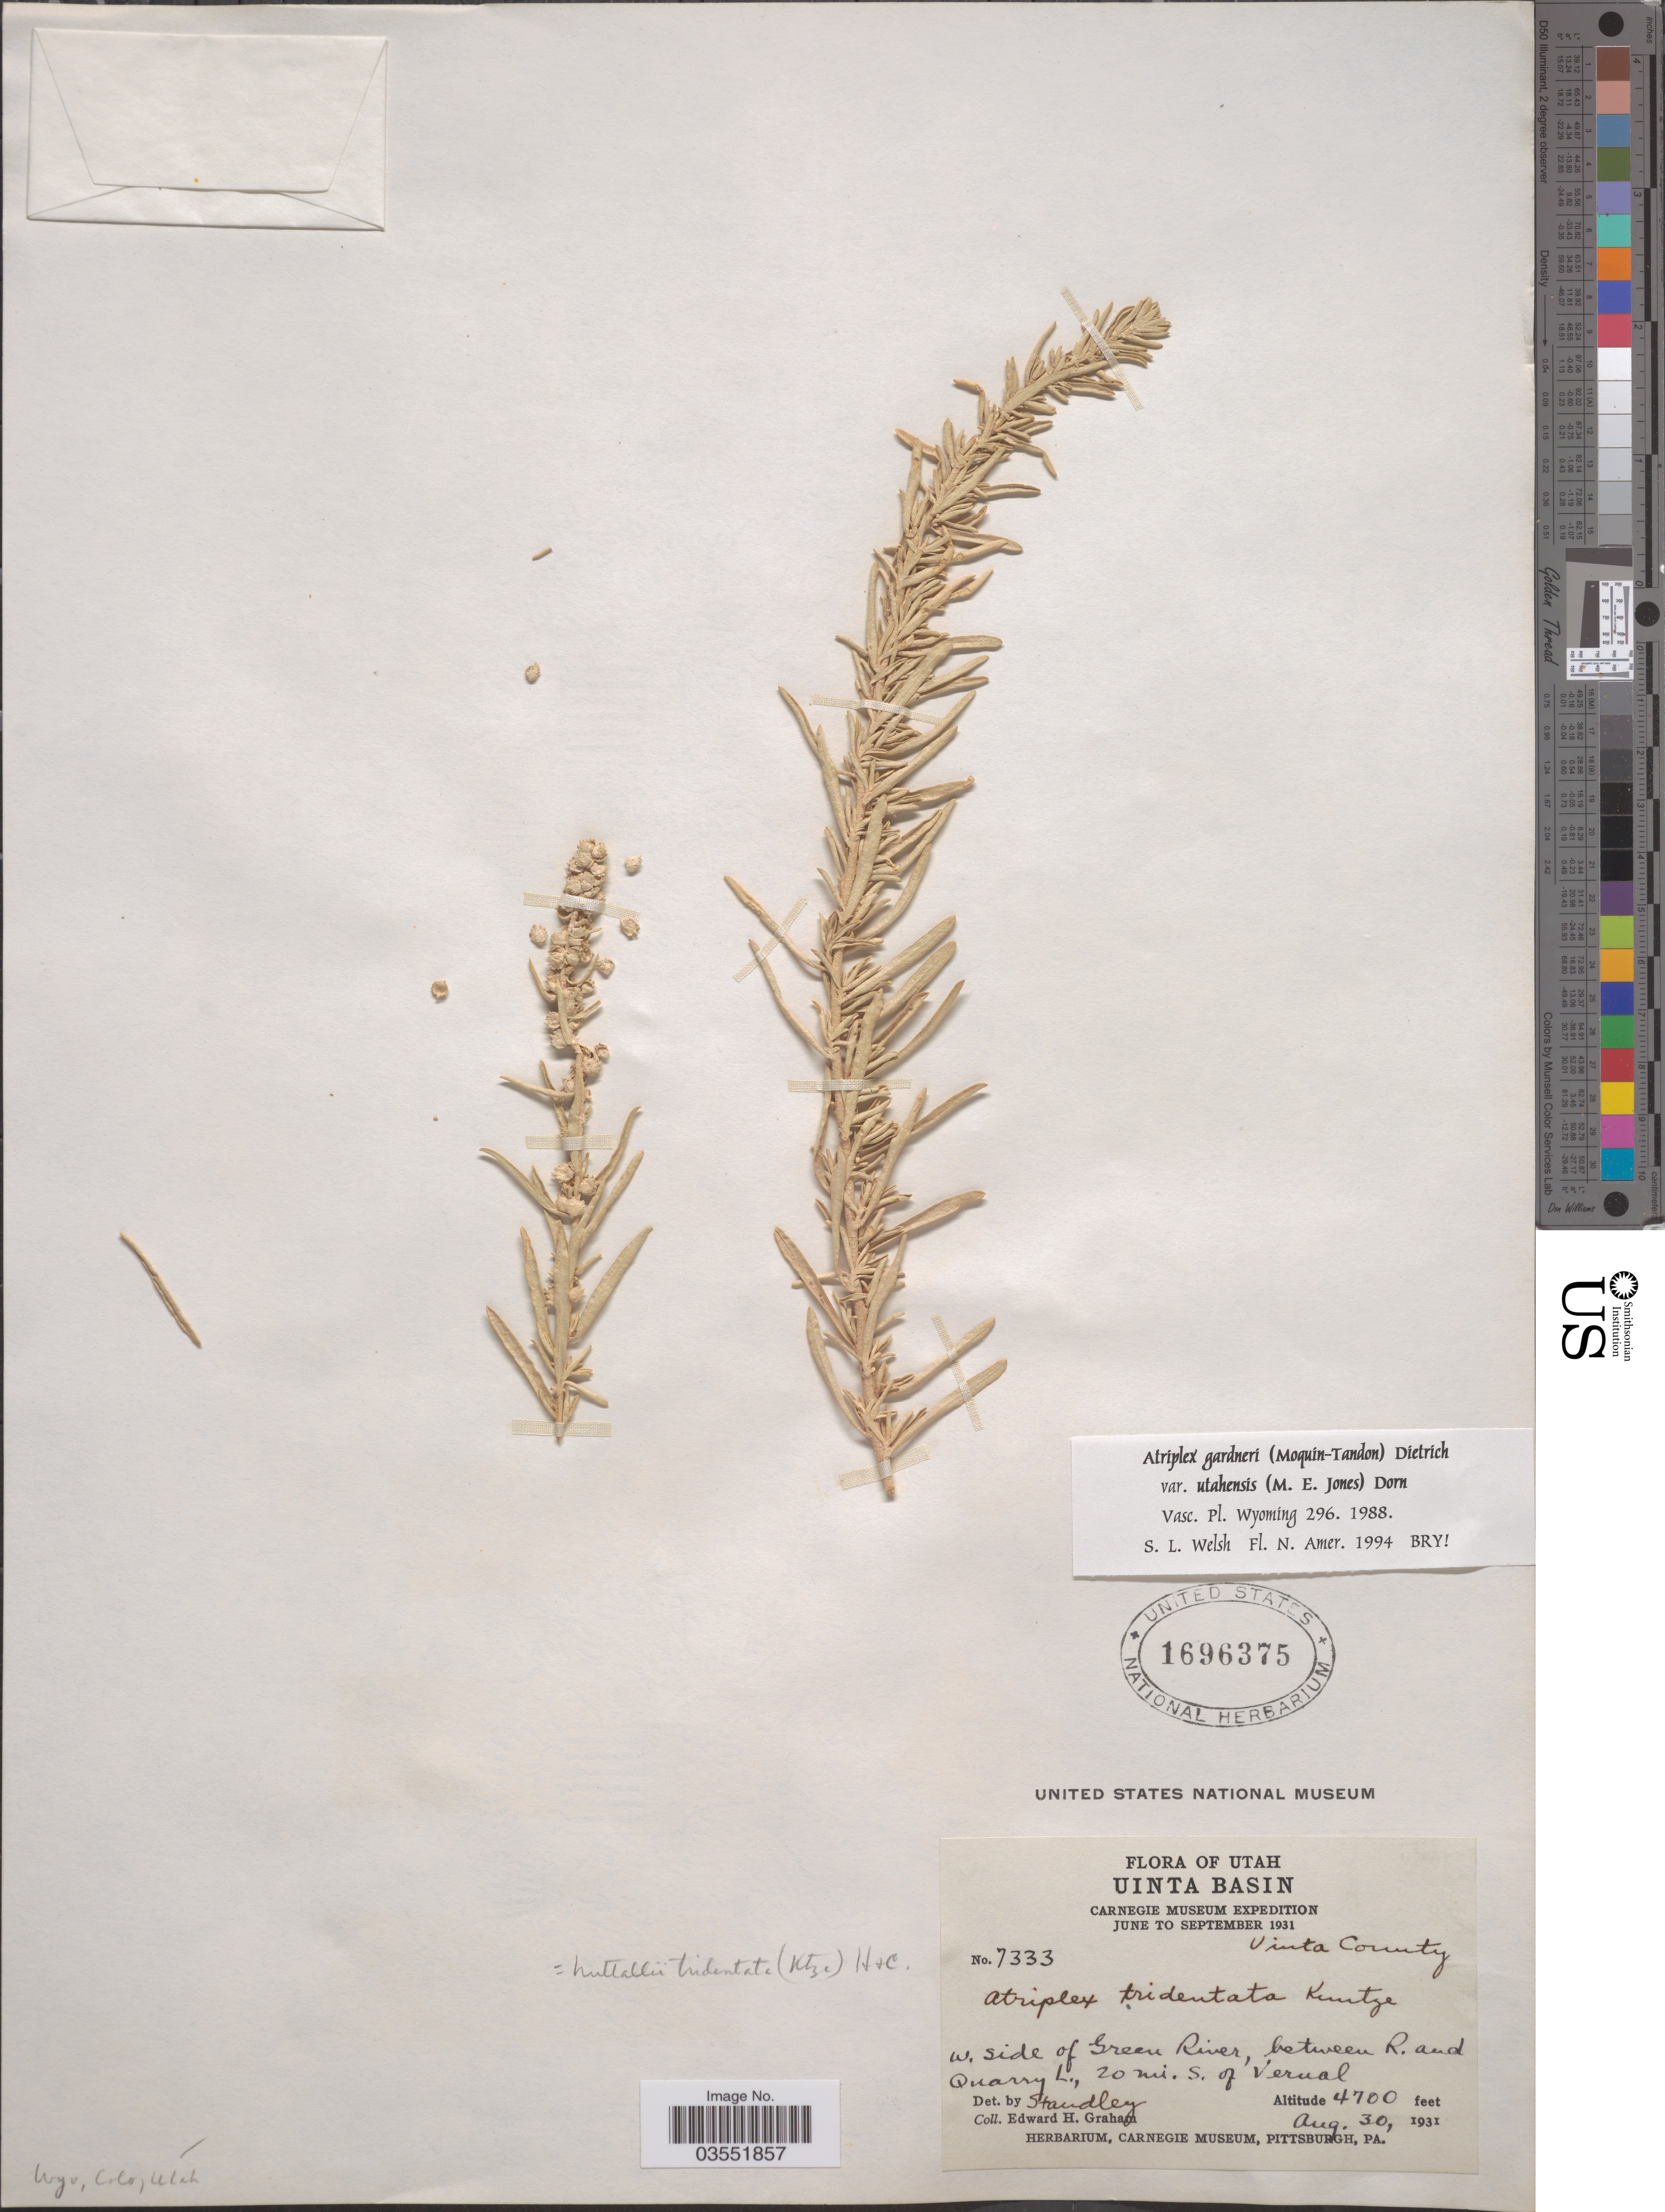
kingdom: Plantae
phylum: Tracheophyta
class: Magnoliopsida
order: Caryophyllales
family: Amaranthaceae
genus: Atriplex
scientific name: Atriplex gardneri var. utahensis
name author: (M.E. Jones) Dorn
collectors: E. H. Graham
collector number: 7333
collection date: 1931-08-30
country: United States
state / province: Utah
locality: Uinta Basin. W. side of Green River, between R. and Quarry L., 20 mi. S. of Vernal. Uinta County.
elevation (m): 1433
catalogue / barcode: US 1696375